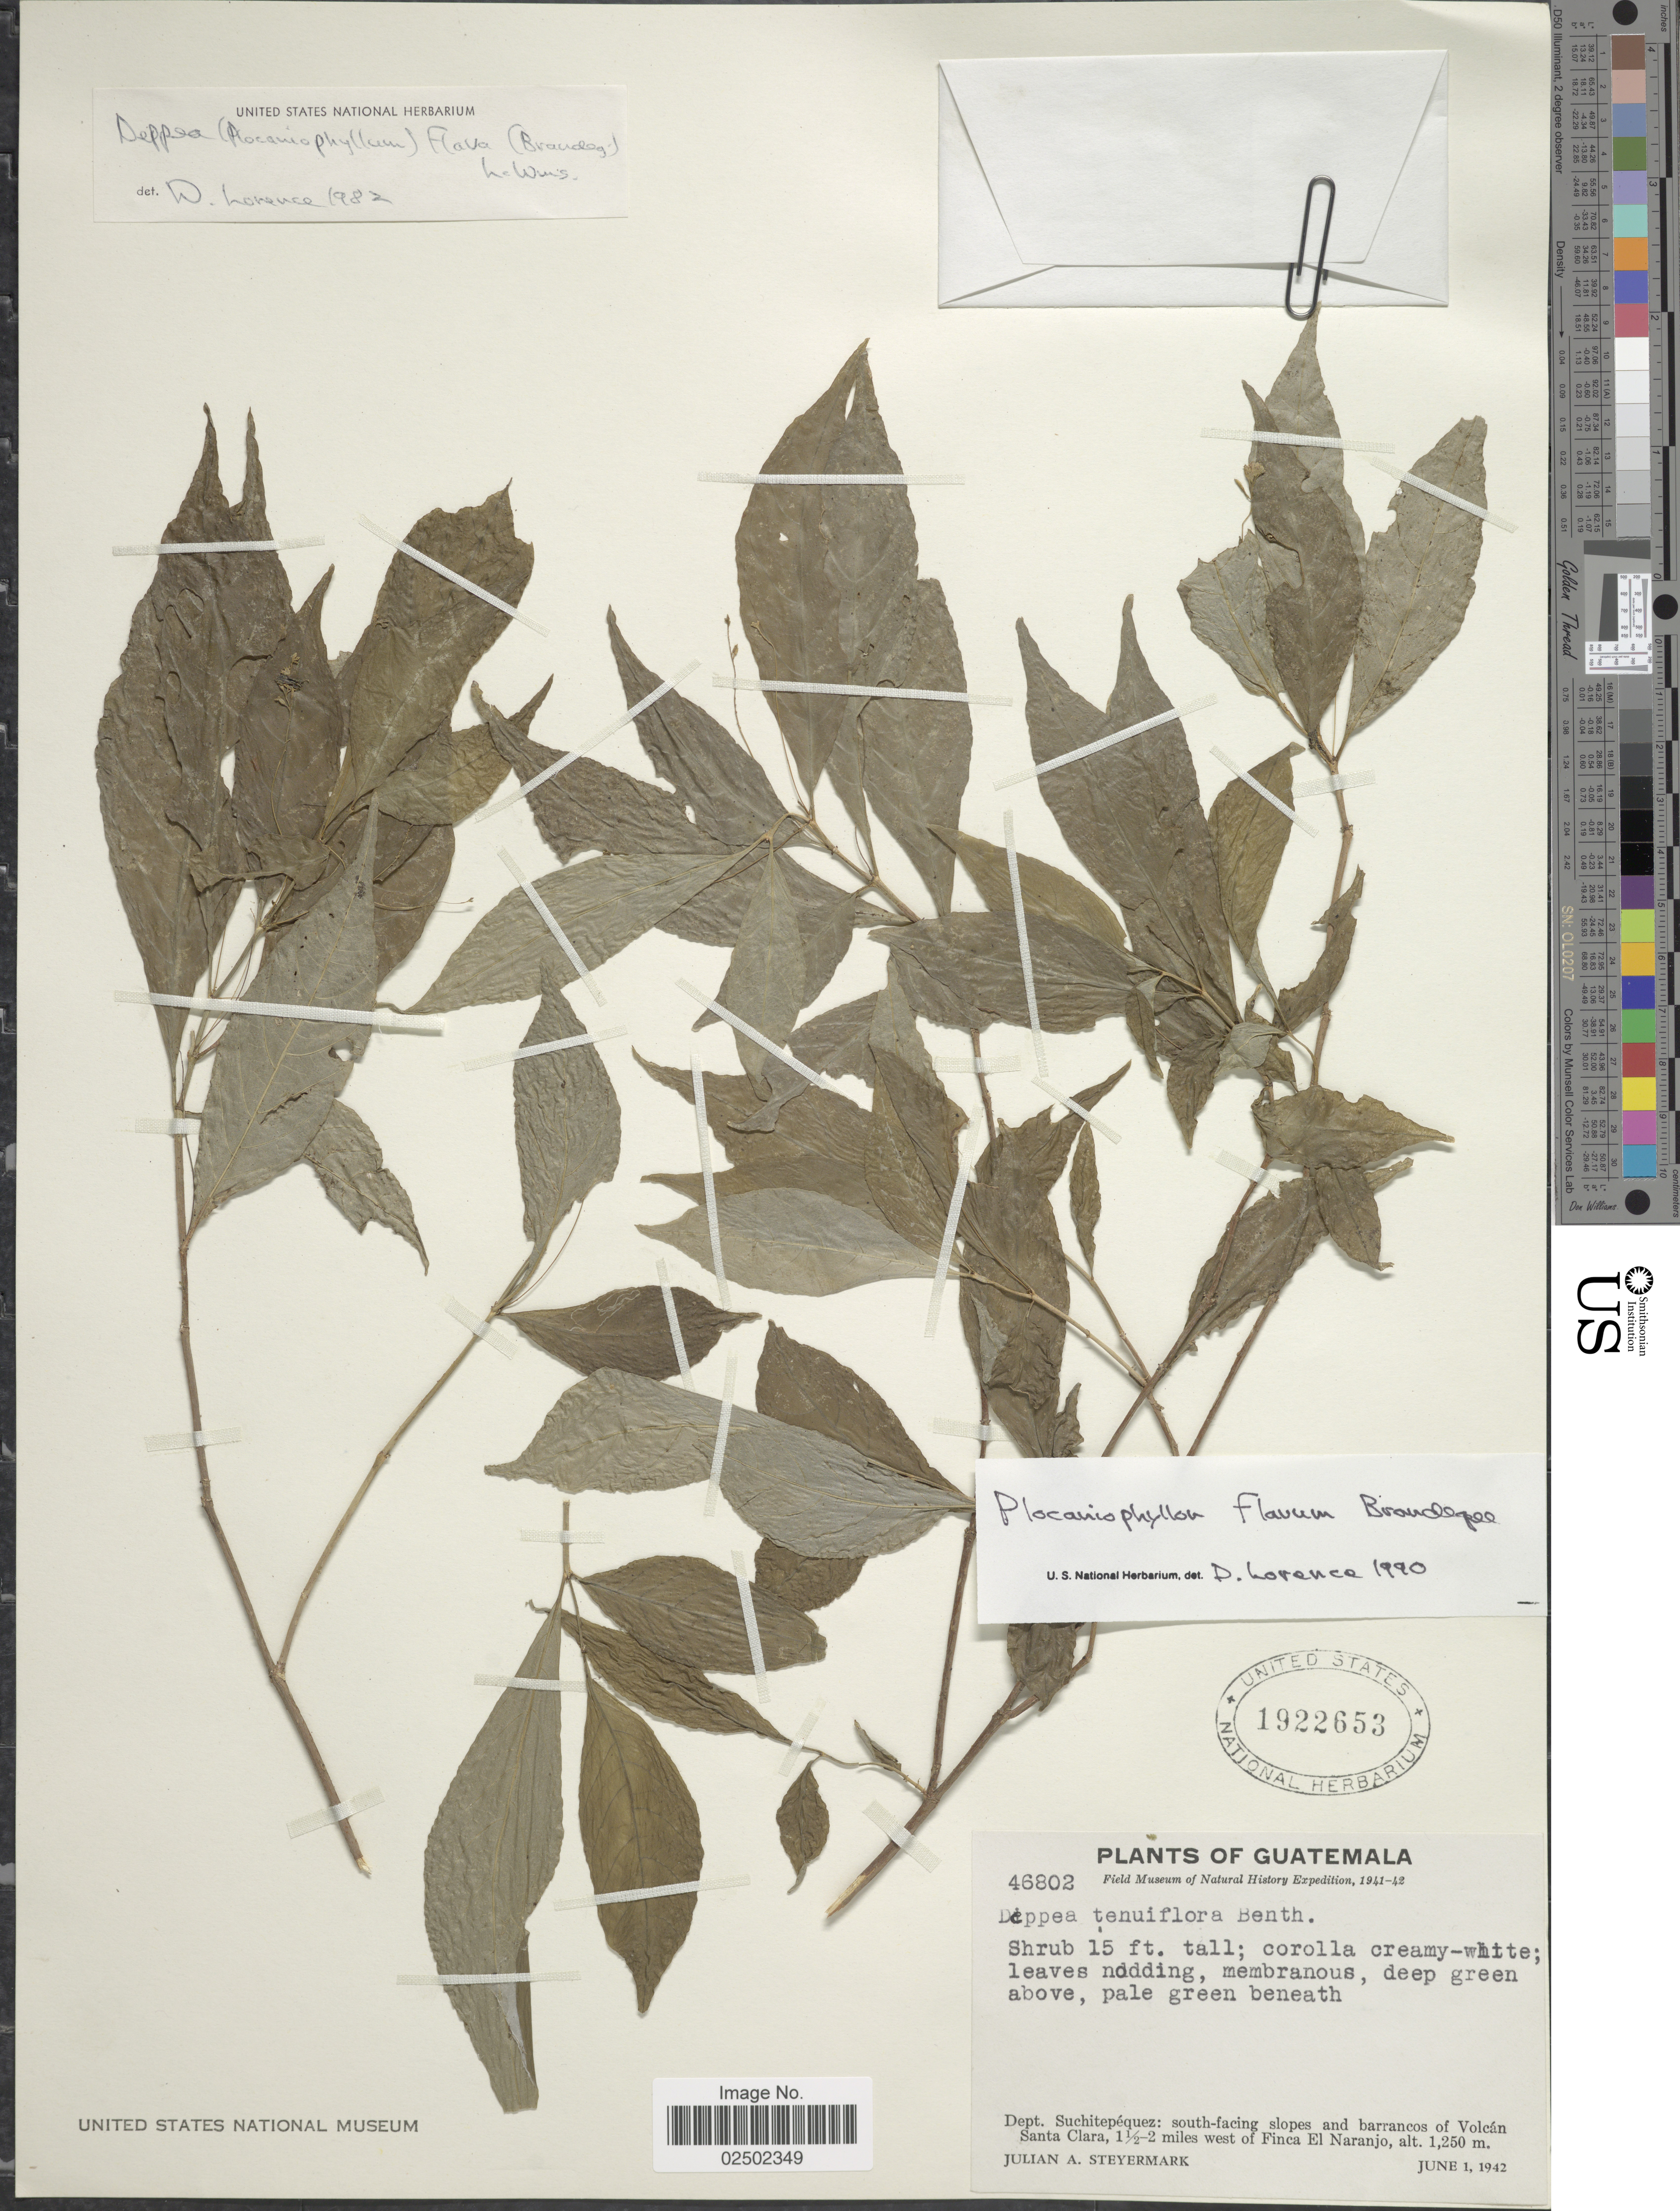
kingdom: Plantae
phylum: Tracheophyta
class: Magnoliopsida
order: Gentianales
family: Rubiaceae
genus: Plocaniophyllon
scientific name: Plocaniophyllon flavum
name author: Brandegee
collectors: J. Steyermark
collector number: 46802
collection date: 1942-06-01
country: Guatemala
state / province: Suchitepéquez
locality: Dept. Suchitepequez: south-facing slopes and barrancos of Volcan Santa Clara, 1½ - 2 miles west of FInca El Naranjo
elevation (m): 1250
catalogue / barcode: US 1922653